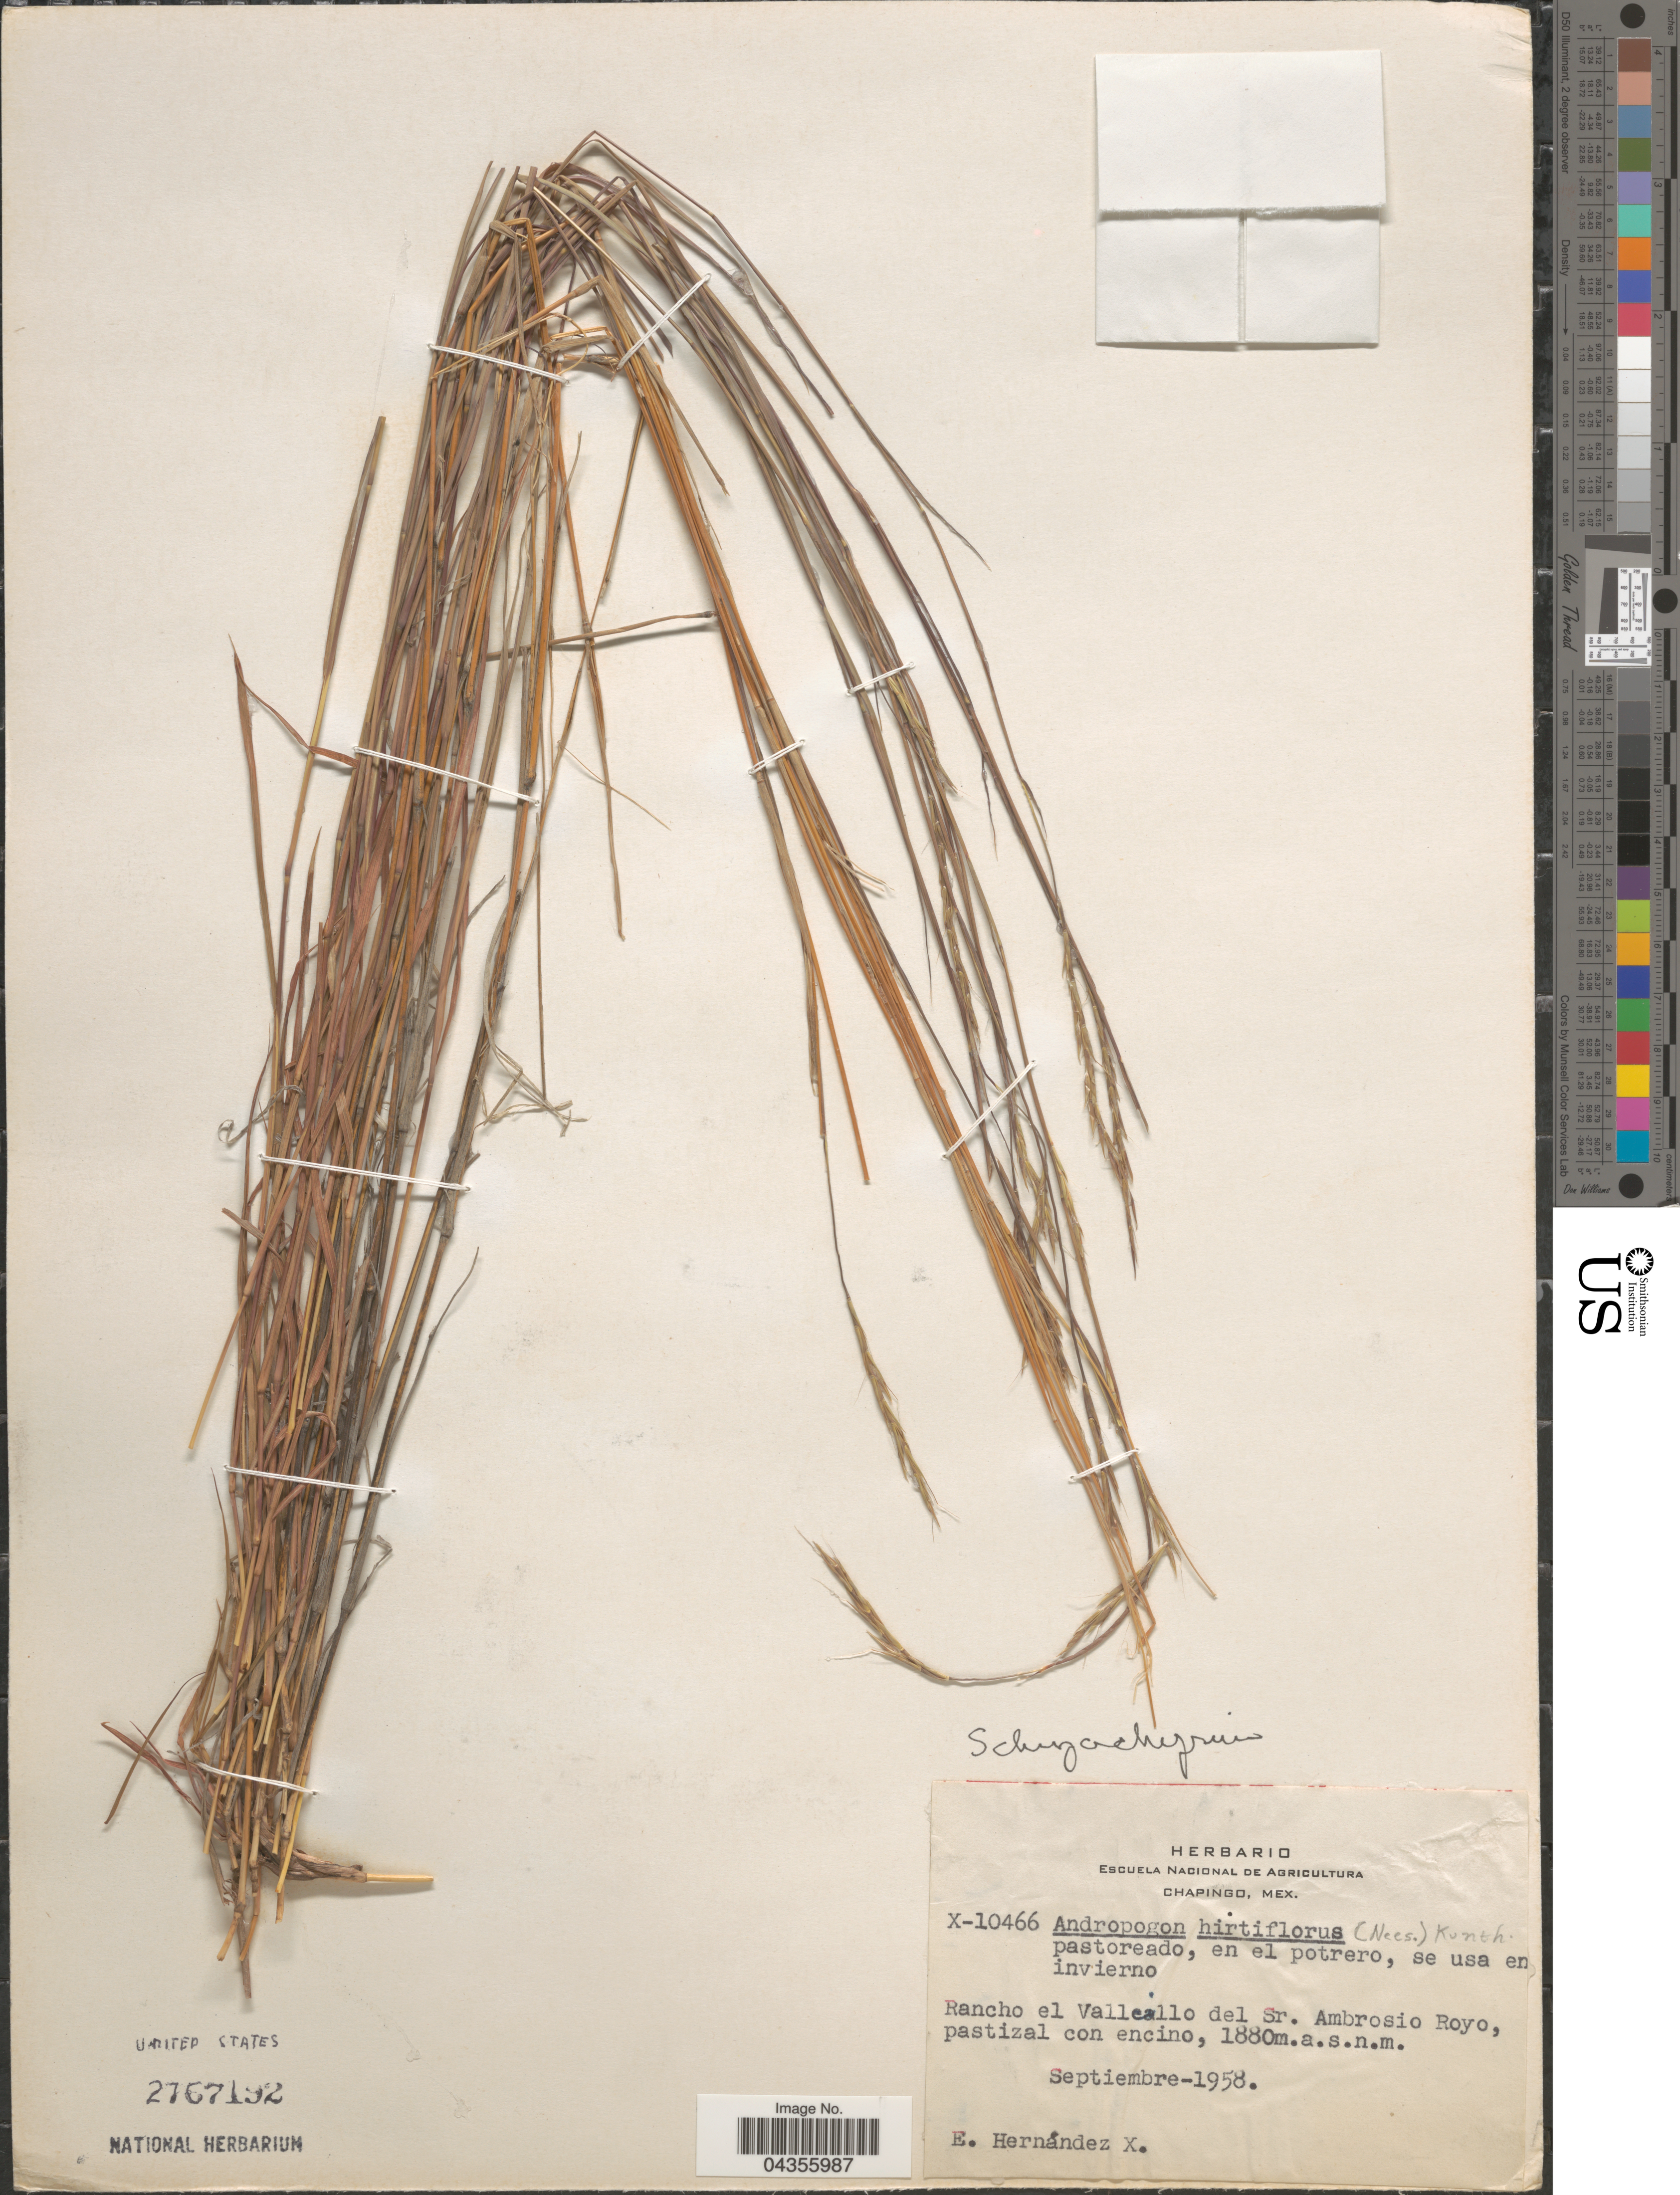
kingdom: Plantae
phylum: Tracheophyta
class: Liliopsida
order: Poales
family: Poaceae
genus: Schizachyrium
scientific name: Schizachyrium sp.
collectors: E. Hernandez X.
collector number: X-10466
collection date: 1958-09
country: Chile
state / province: Atacama (III)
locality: Rancho el Vallcillo del Sr. Ambrosio Royo, pastizal con encino.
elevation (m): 1880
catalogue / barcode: US 2767192